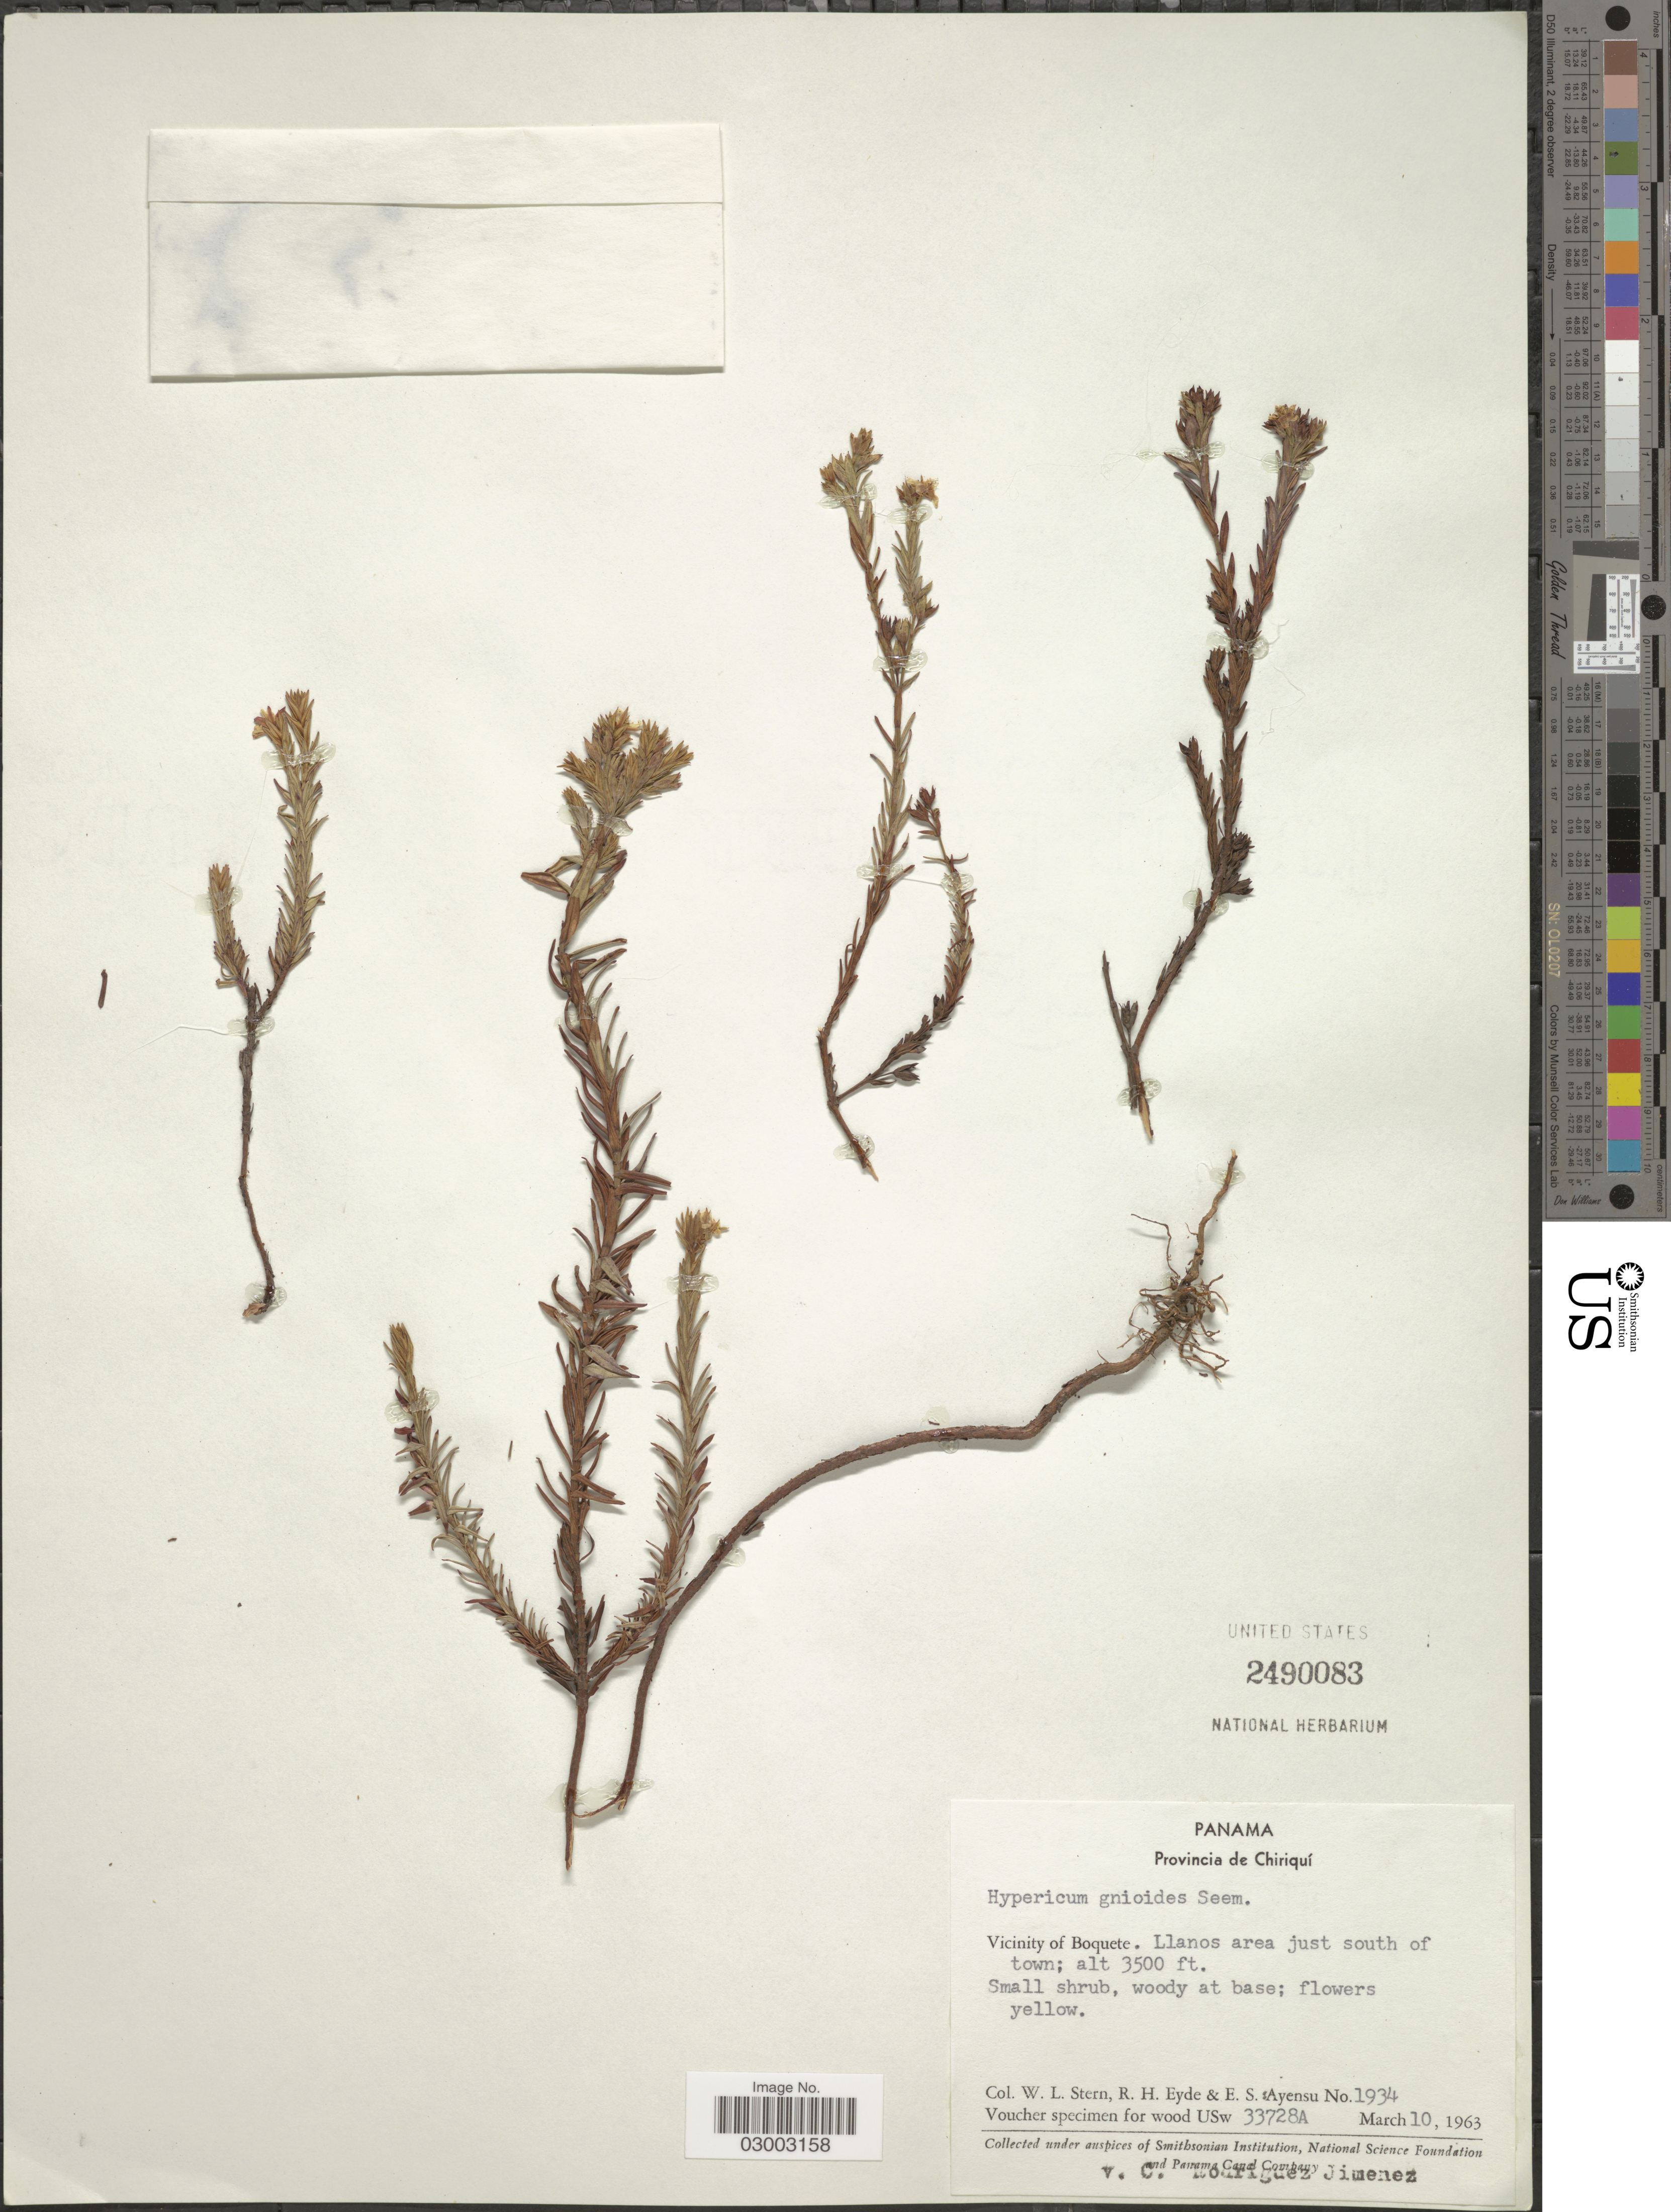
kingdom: Plantae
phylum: Tracheophyta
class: Magnoliopsida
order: Malpighiales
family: Hypericaceae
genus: Hypericum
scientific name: Hypericum gnidioides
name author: Seem.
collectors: W. L. Stern, R. H. Eyde & E. S. Ayensu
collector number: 1934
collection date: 1963-03-10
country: Panama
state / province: Chiriqui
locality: Vicinity of Boquete, Llanos area just south of town.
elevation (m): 1067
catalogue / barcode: US 2490083